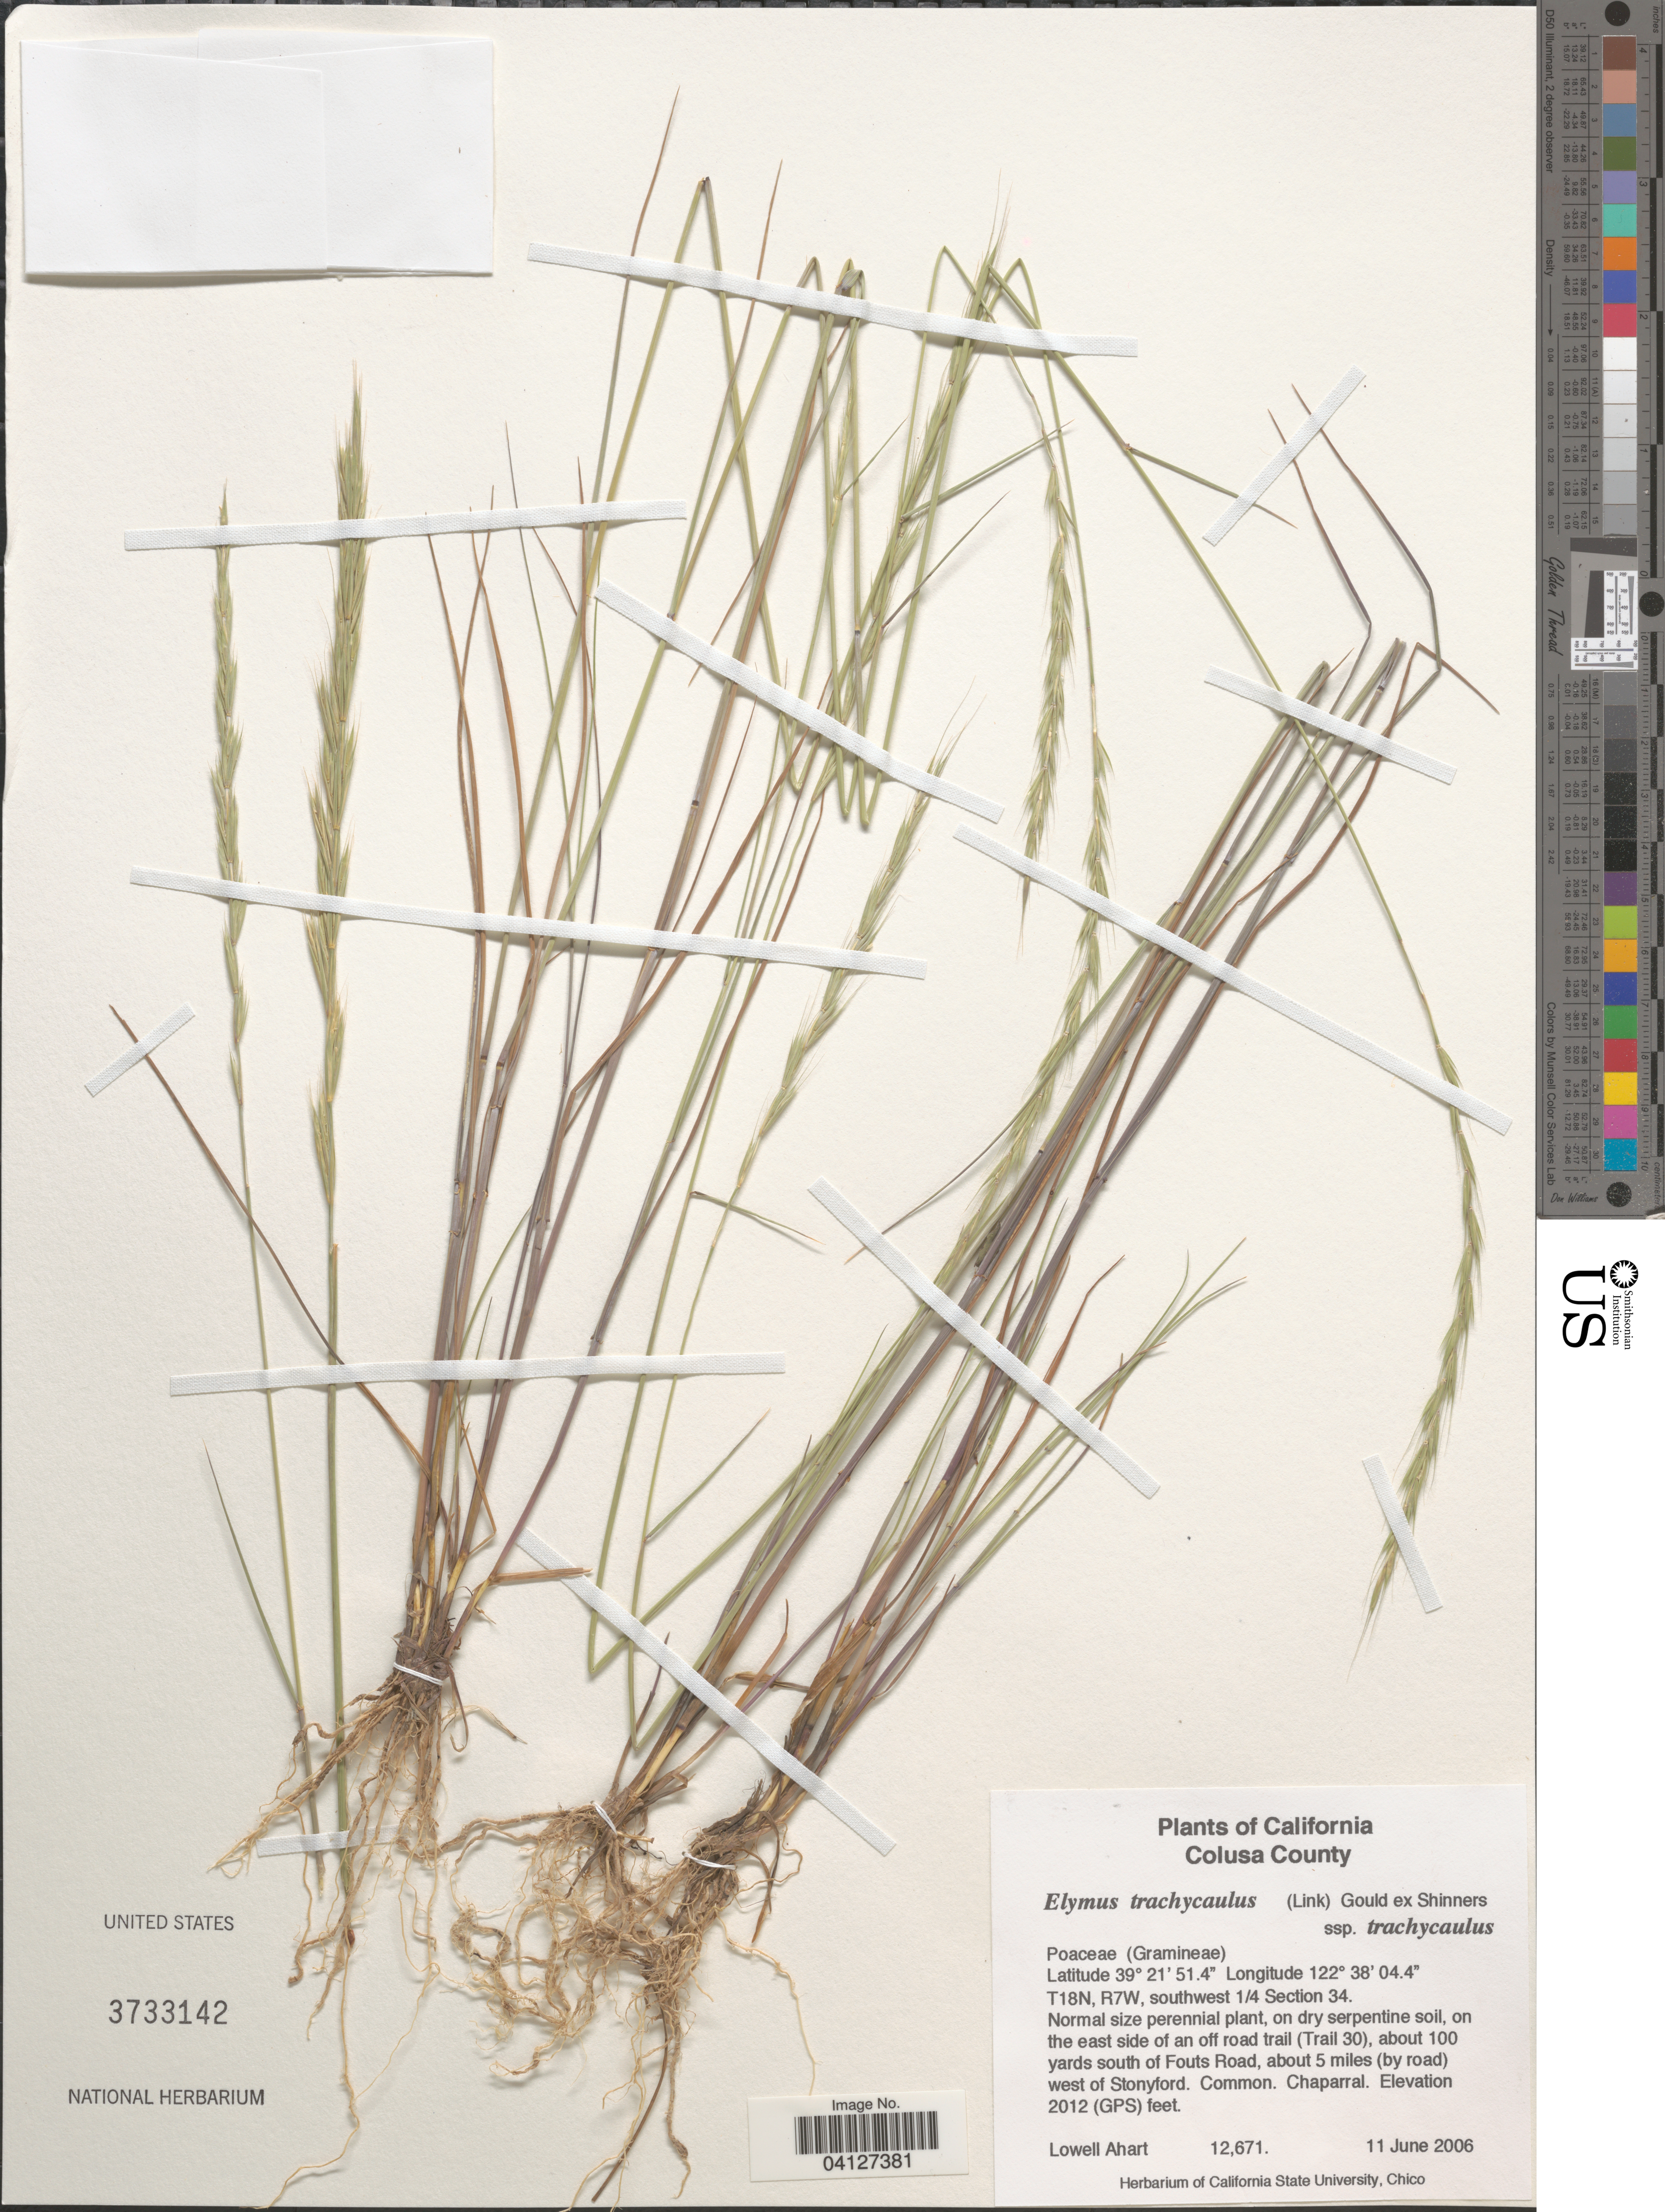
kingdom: Plantae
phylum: Tracheophyta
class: Liliopsida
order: Poales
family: Poaceae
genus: Elymus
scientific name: Elymus trachycaulus subsp. trachycaulus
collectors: L. Ahart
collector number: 12671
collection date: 2006-06-11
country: United States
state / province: California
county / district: Colusa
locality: Colusa County. T18N, R7W, southwest 1/4 Section 34. On the east side of an off road trail (Trail 30), about 100 yards south of Fouts Road, about 5 miles (by road) west of Stonyford.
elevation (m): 613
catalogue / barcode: US 3733142